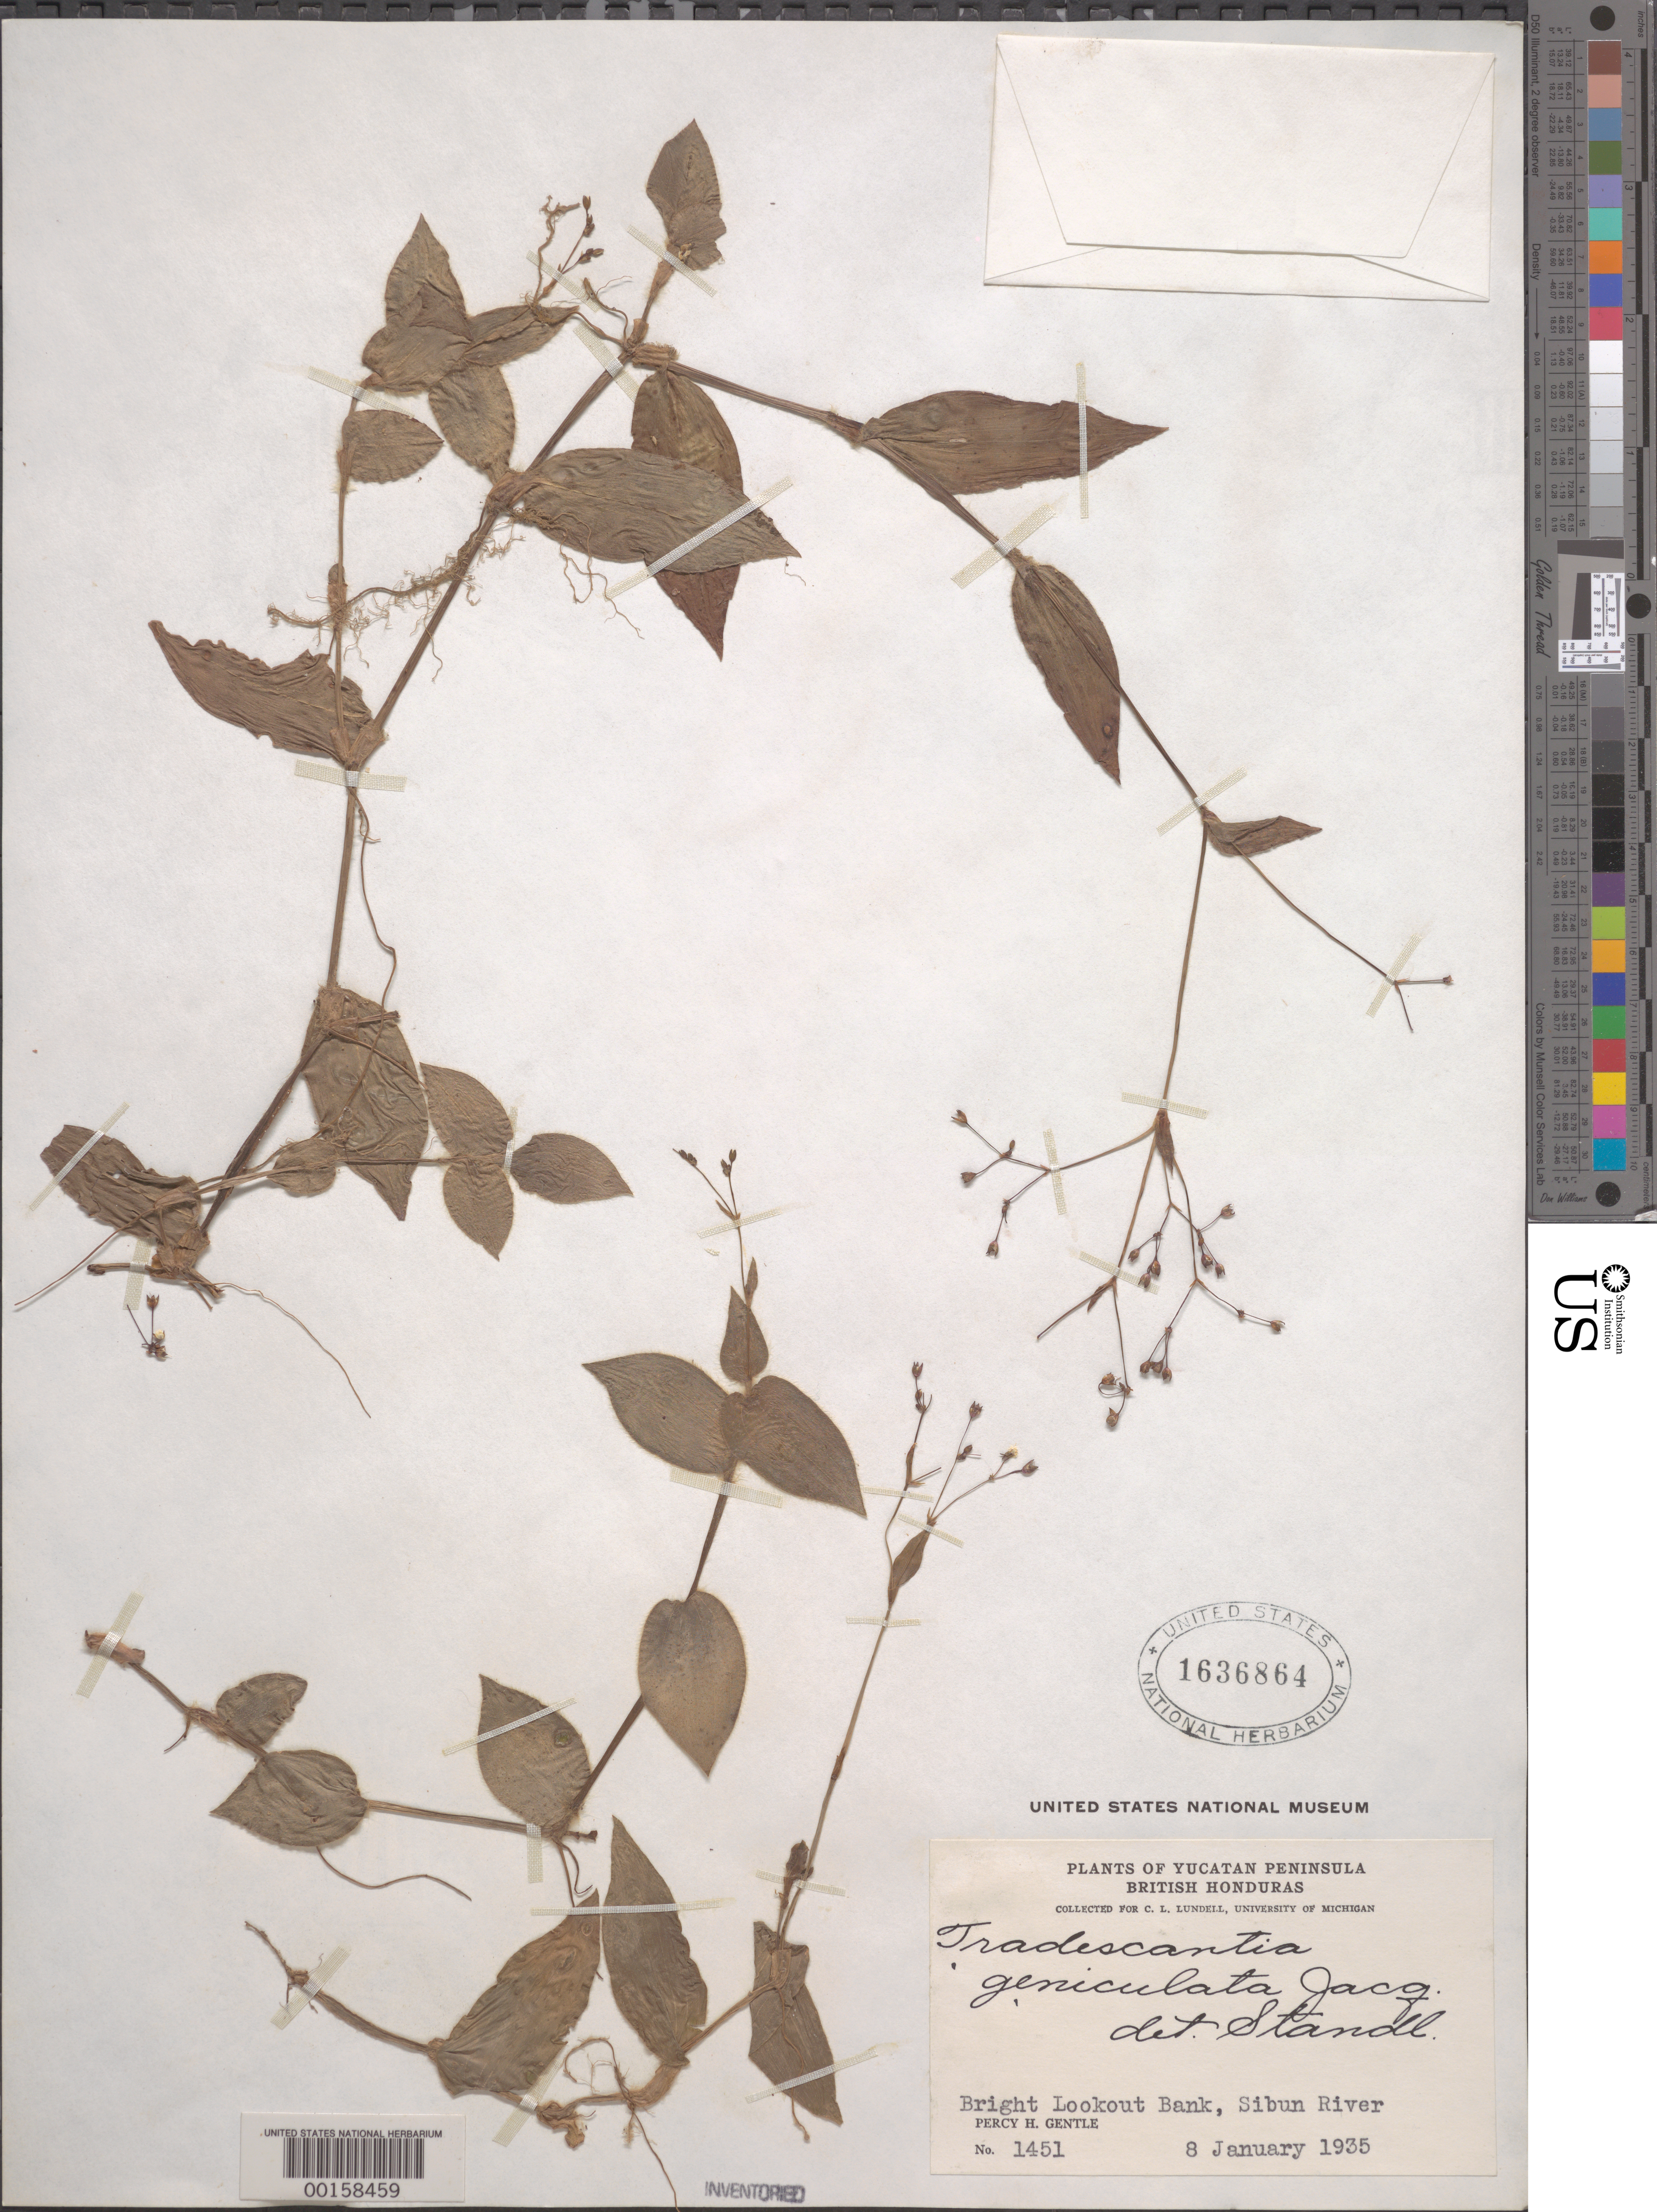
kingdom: Plantae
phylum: Tracheophyta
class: Liliopsida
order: Commelinales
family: Commelinaceae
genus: Gibasis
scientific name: Gibasis geniculata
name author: (Jacq.) Rohweder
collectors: P. H. Gentle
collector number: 1451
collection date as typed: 08 Jan 1935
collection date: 1935-01-08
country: Belize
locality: Bright Lookout bank, Sibun River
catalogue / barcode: US 1636864